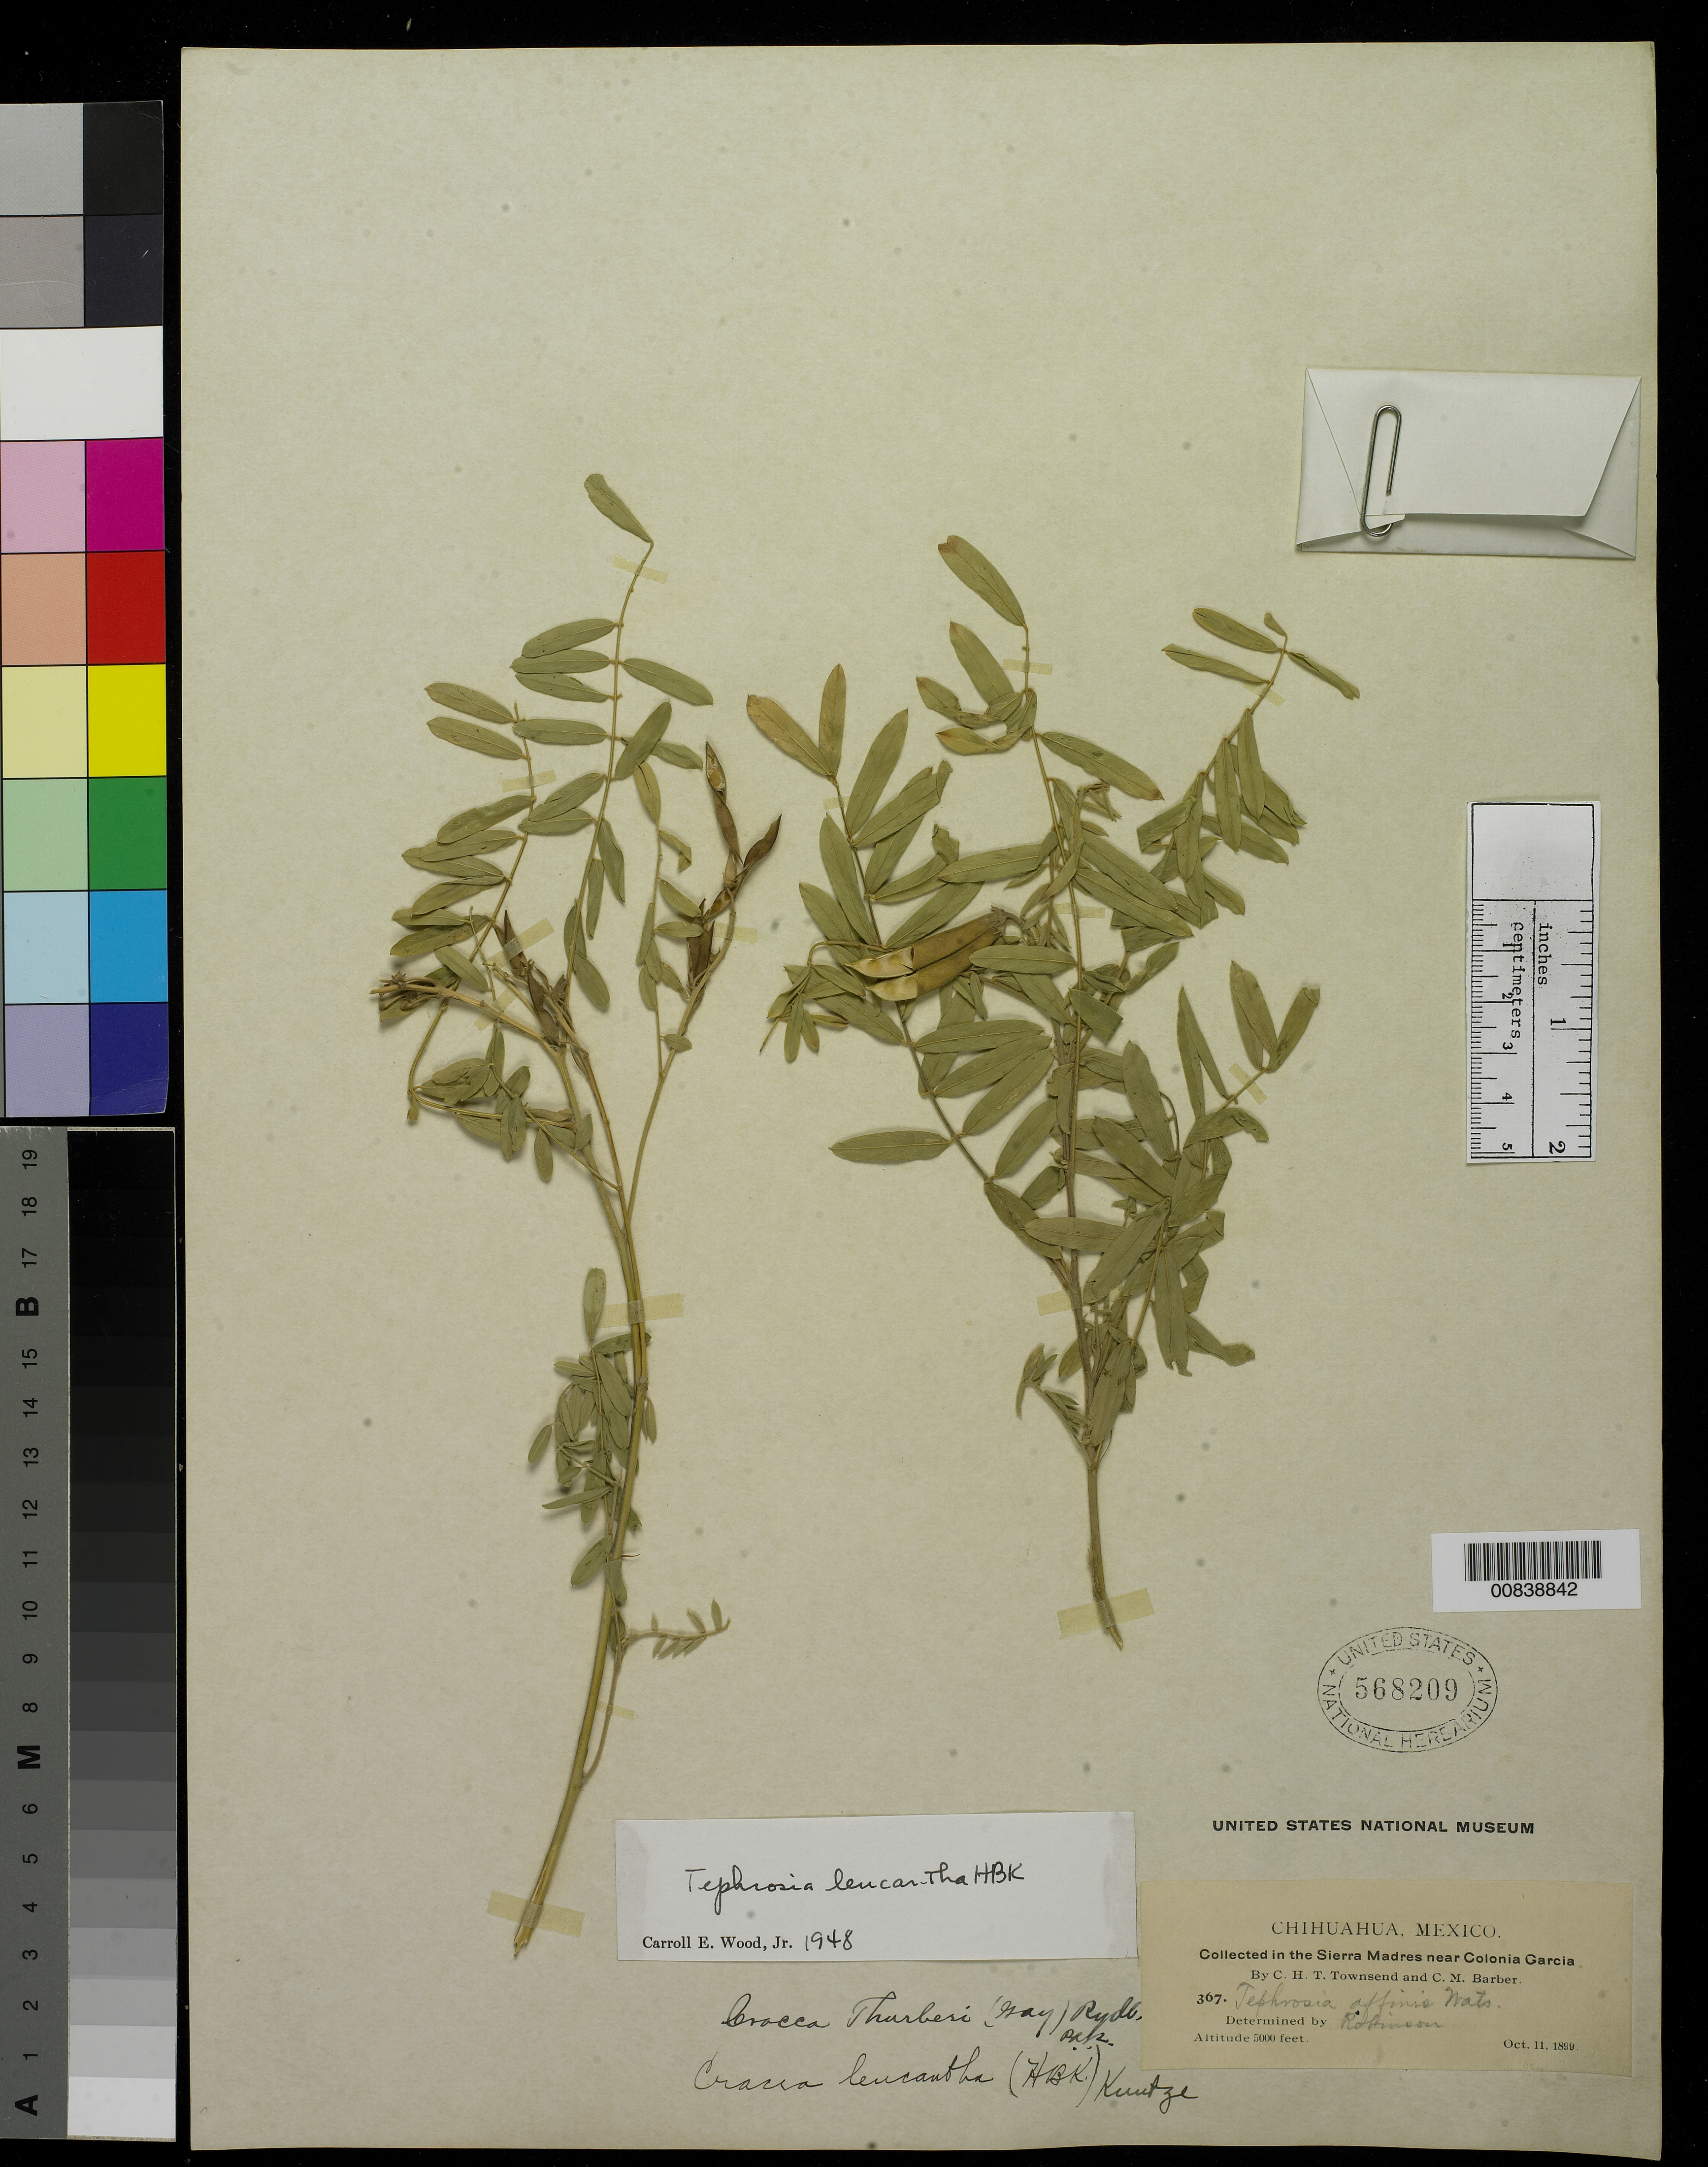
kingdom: Plantae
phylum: Tracheophyta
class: Magnoliopsida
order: Fabales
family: Fabaceae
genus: Tephrosia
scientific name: Tephrosia leucantha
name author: Kunth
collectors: C. H. T. Townsend & C. Barber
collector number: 367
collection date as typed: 11 Oct 1899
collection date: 1899-10-11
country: Mexico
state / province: Chihuahua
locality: Sierra Madre near Colonia García. Chihuahua.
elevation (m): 1524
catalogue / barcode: US 568209